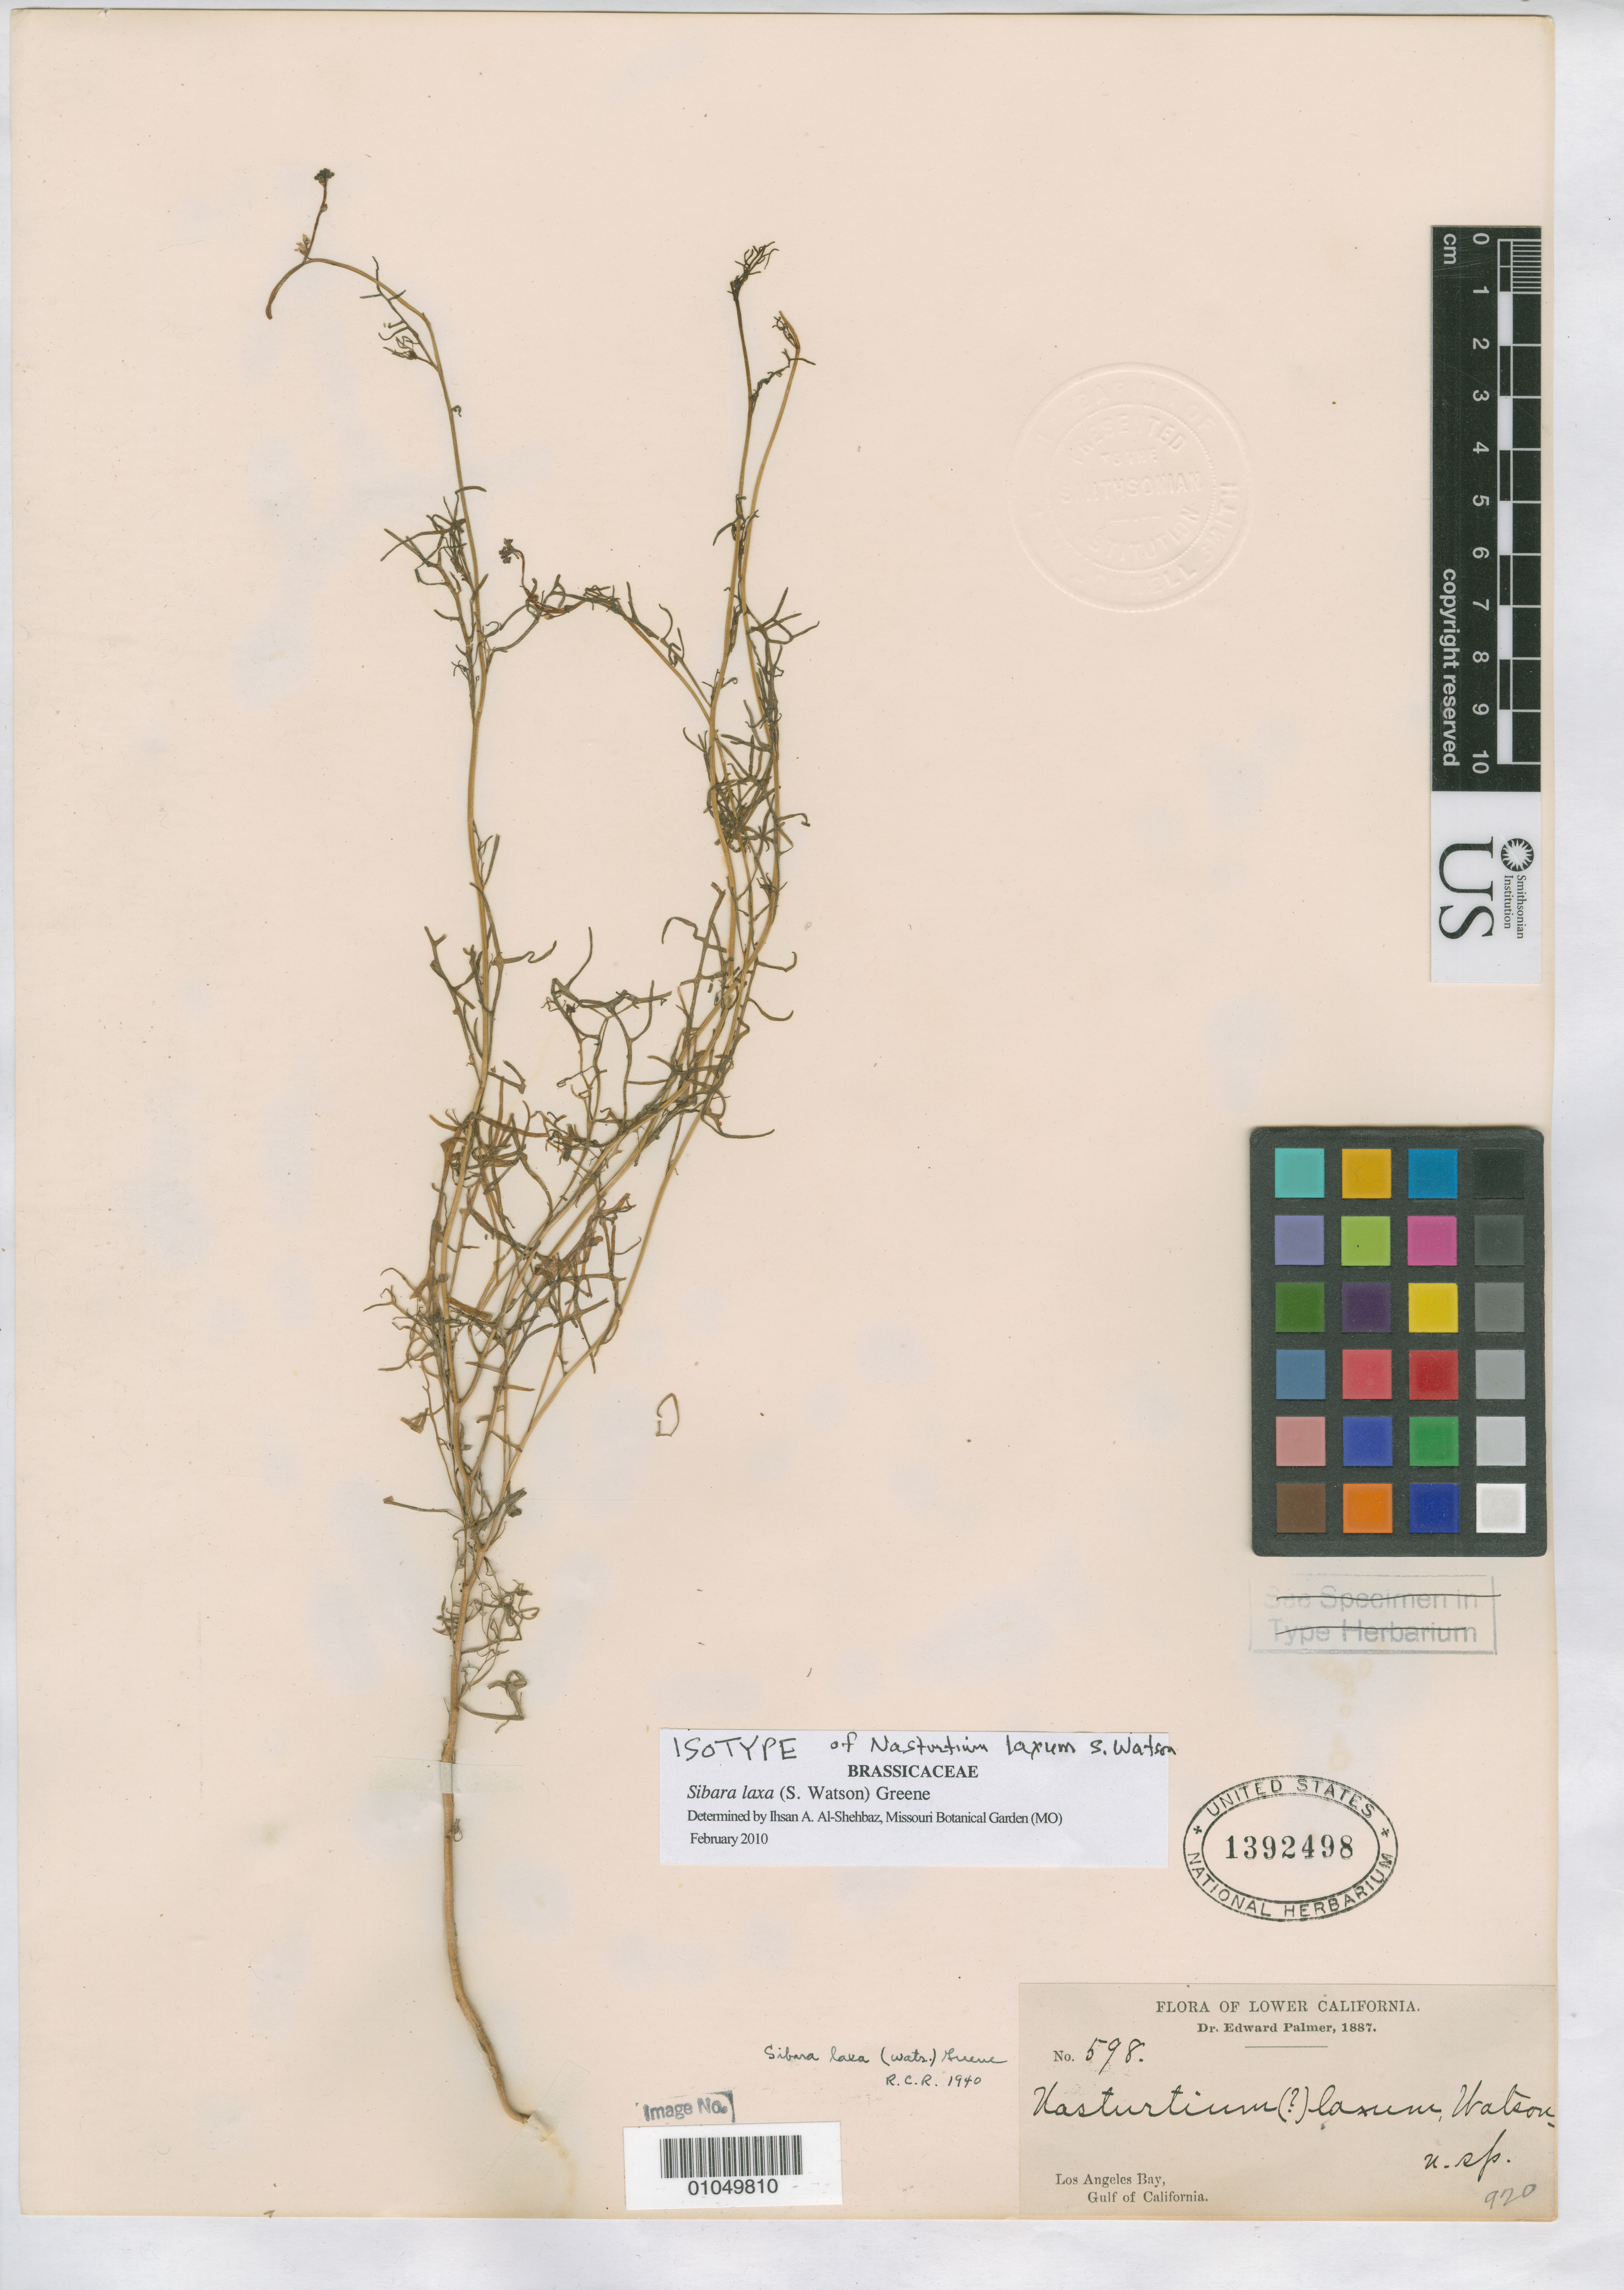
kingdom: Plantae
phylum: Tracheophyta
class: Magnoliopsida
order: Brassicales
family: Brassicaceae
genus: Nasturtium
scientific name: Nasturtium laxum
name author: S. Watson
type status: Isotype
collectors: E. Palmer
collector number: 598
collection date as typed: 1887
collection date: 1887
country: Mexico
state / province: Baja California Norte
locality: Los Angeles Bay, Gulf of California.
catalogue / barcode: US 1392498